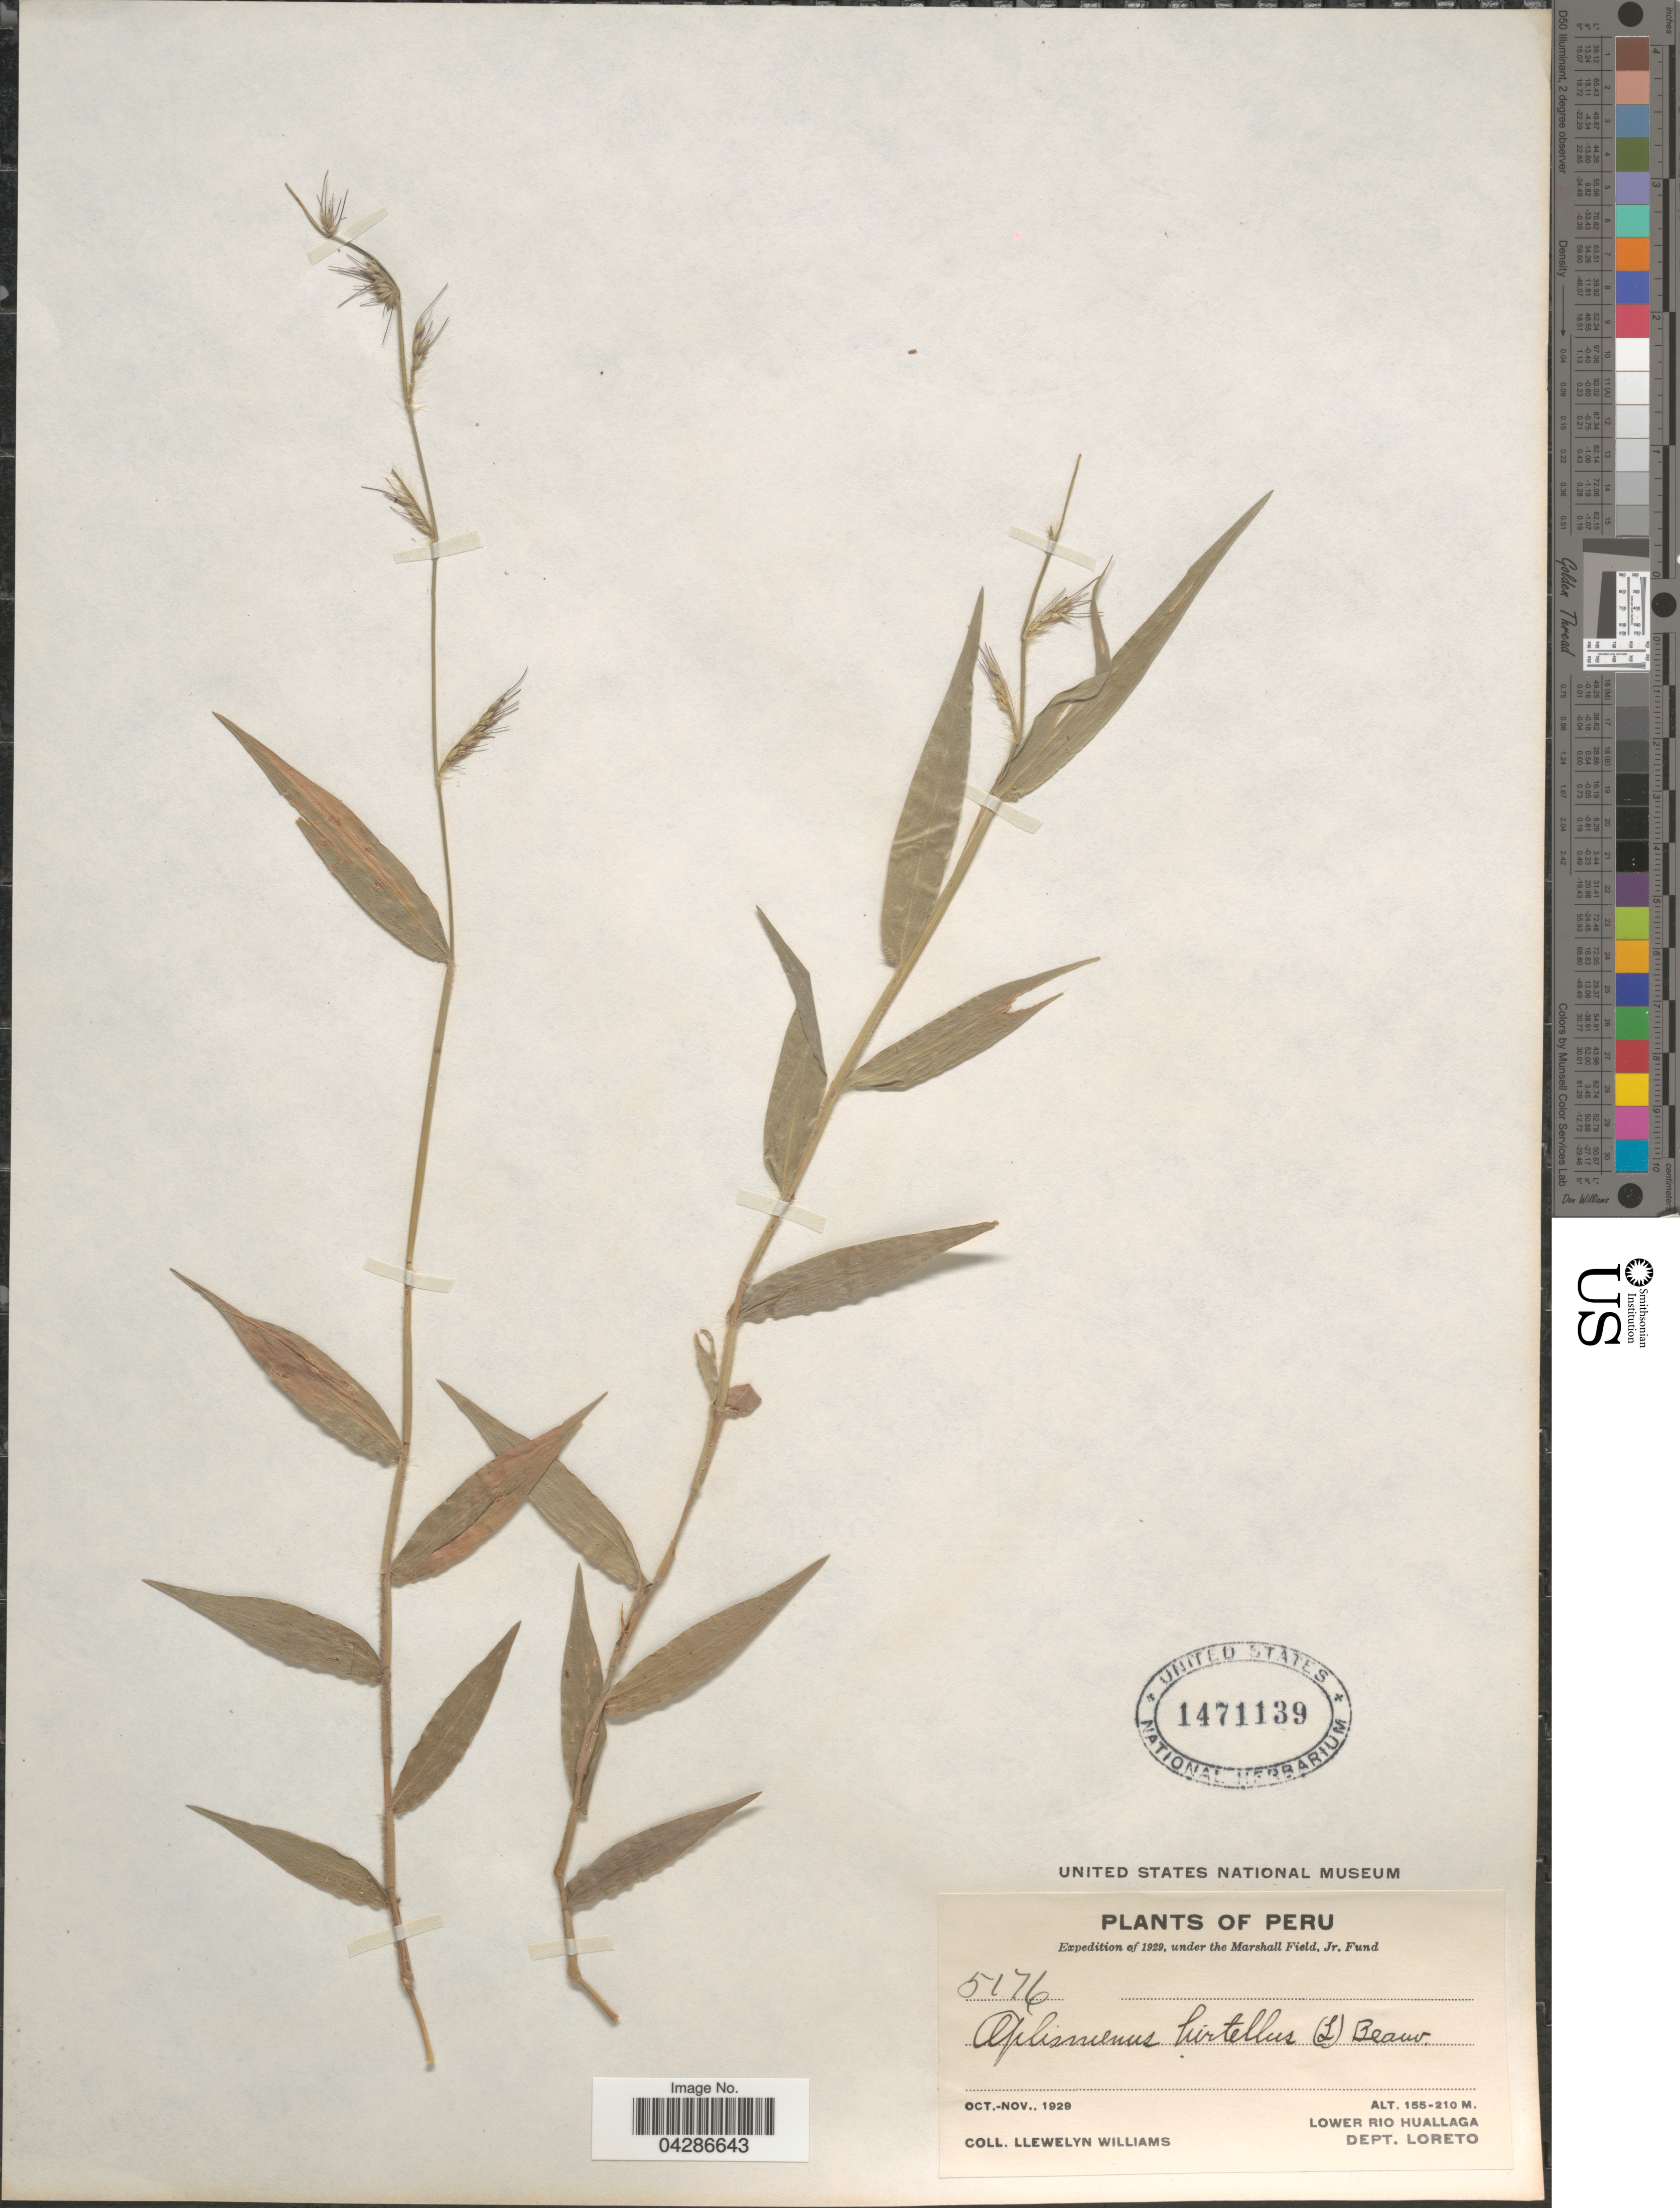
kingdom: Plantae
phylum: Tracheophyta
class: Liliopsida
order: Poales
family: Poaceae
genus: Oplismenus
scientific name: Oplismenus hirtellus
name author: (L.) P. Beauv.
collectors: Ll. Williams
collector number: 5171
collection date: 1929-10/1929-11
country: Peru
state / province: Loreto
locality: Expedition of 1929. Lower Rio Huallaga. Dept. Loreto.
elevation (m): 155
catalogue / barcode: US 1471139